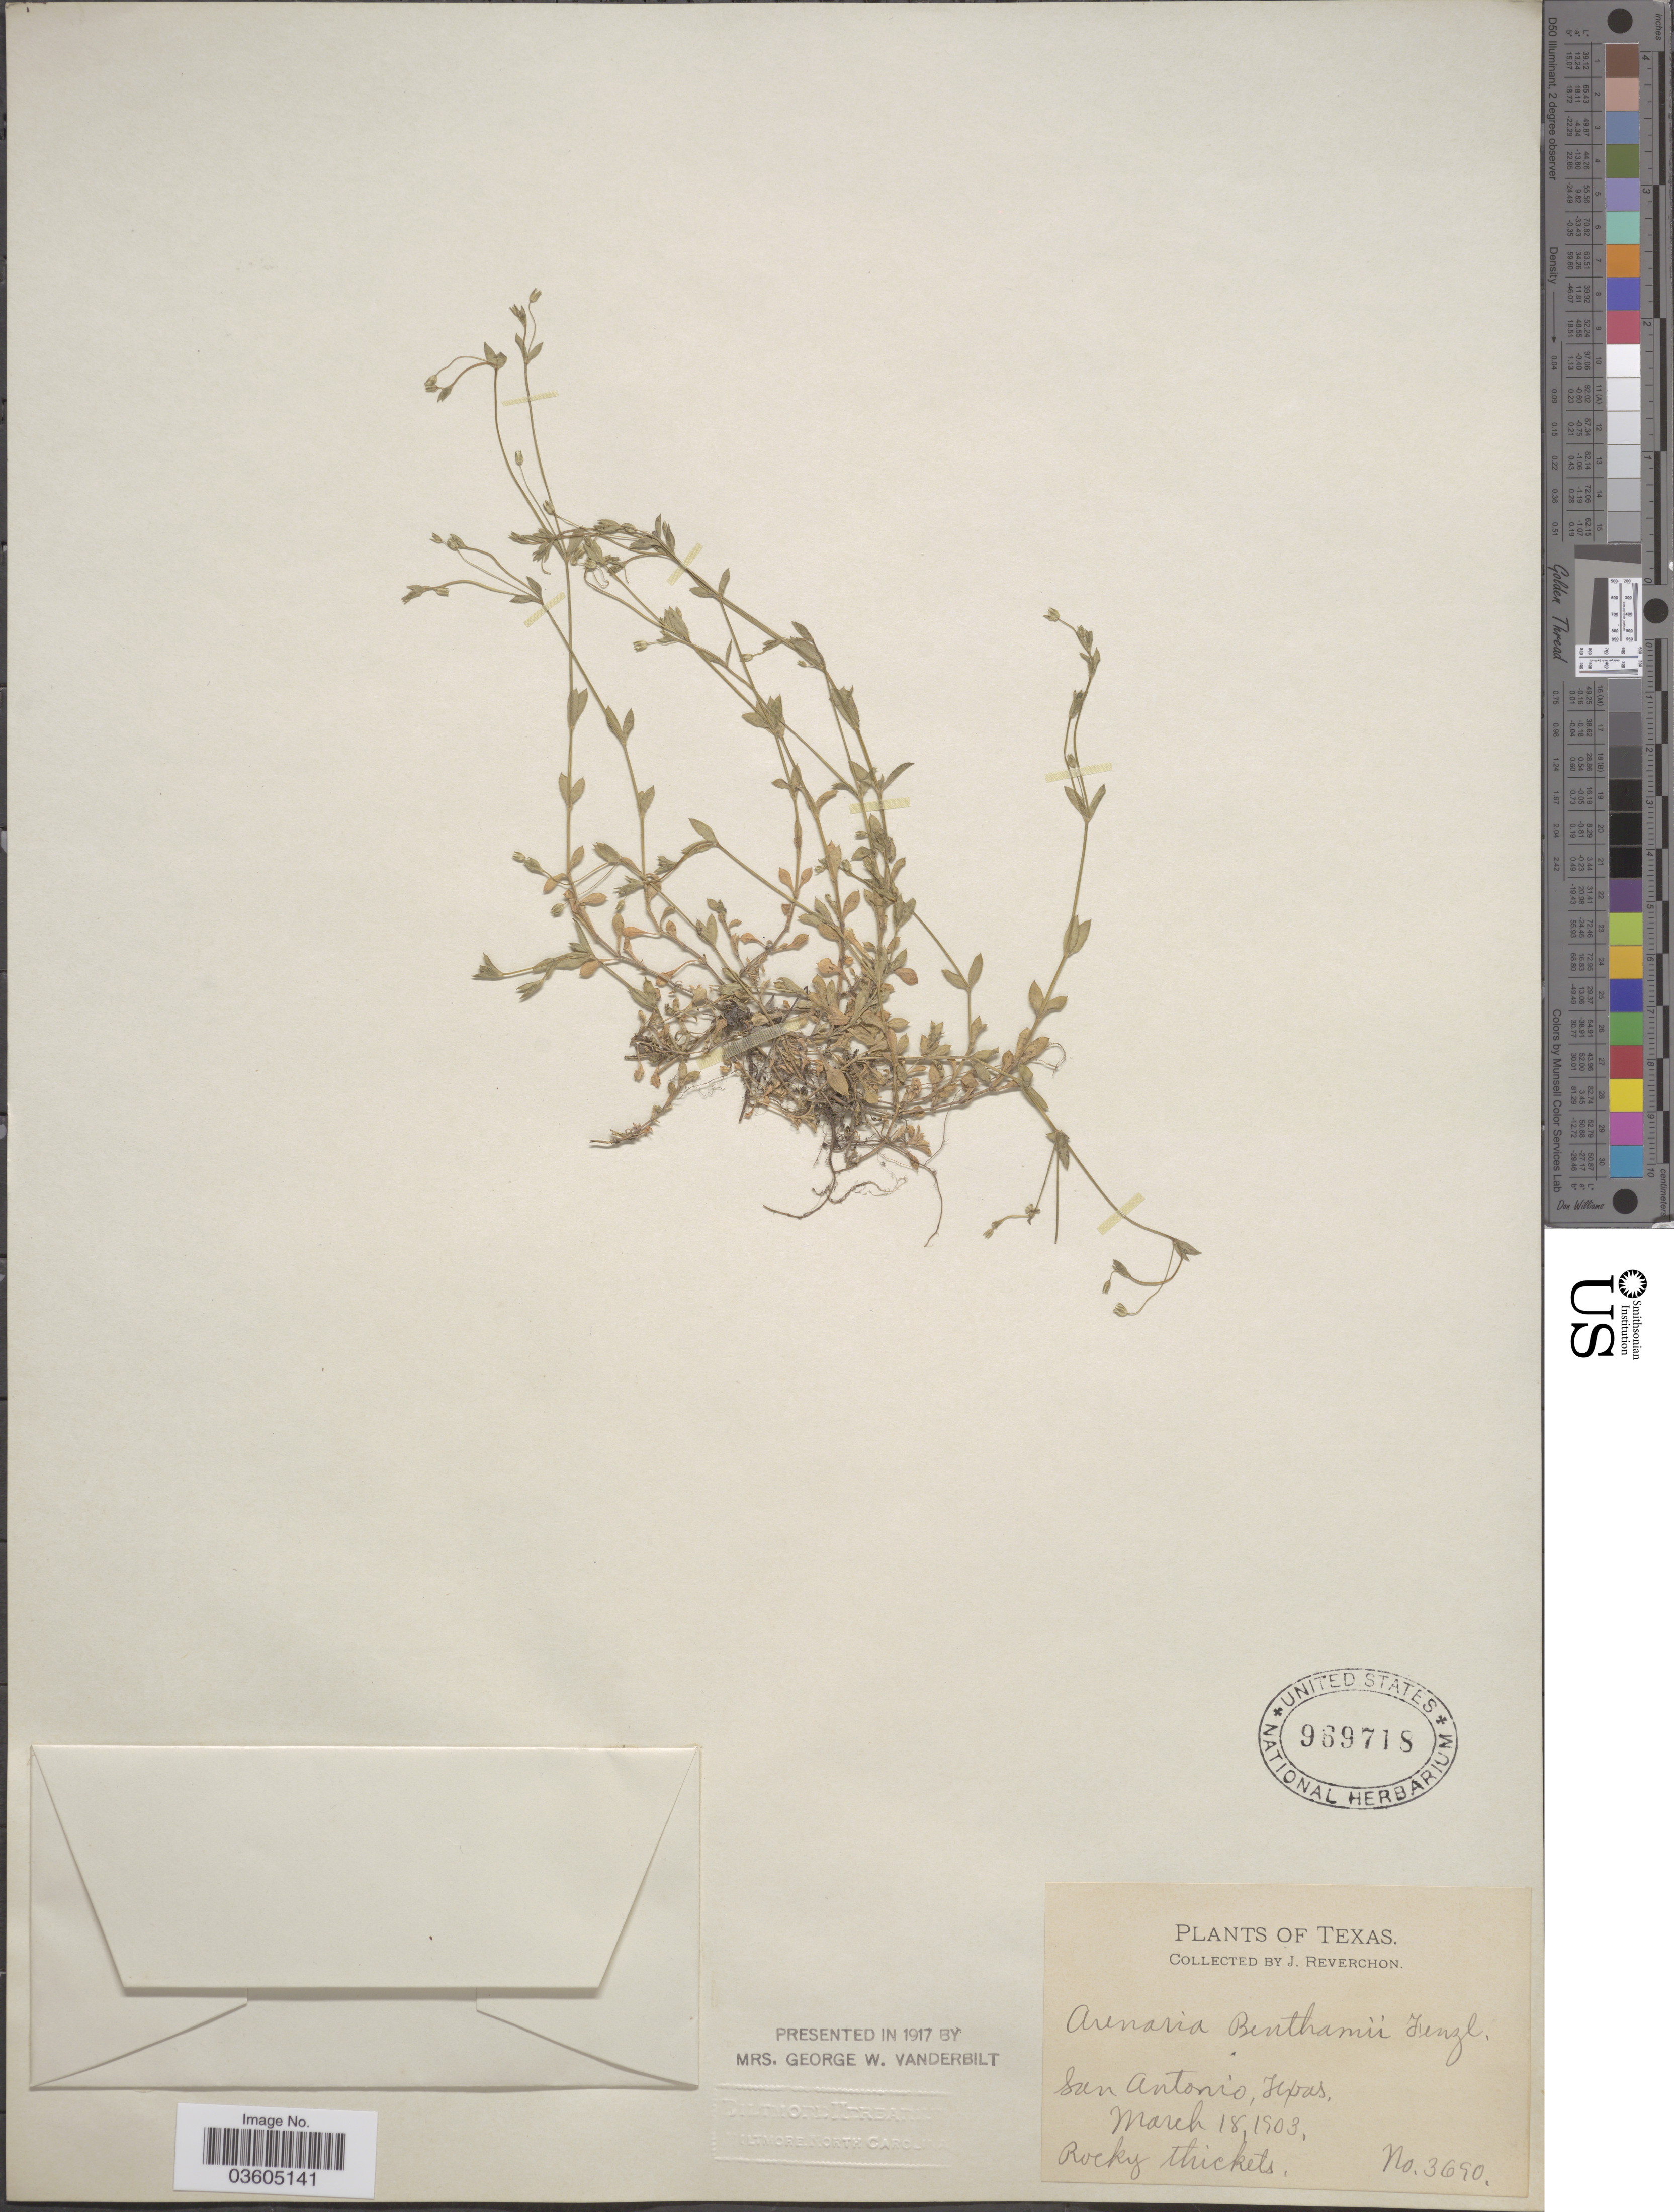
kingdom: Plantae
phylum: Tracheophyta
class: Magnoliopsida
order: Caryophyllales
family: Caryophyllaceae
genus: Arenaria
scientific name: Arenaria benthamii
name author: Fenzl ex Torr. & A. Gray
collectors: J. Reverchon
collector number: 3690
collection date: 1903-03-18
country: United States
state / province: Texas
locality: San Antonio.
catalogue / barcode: US 969718